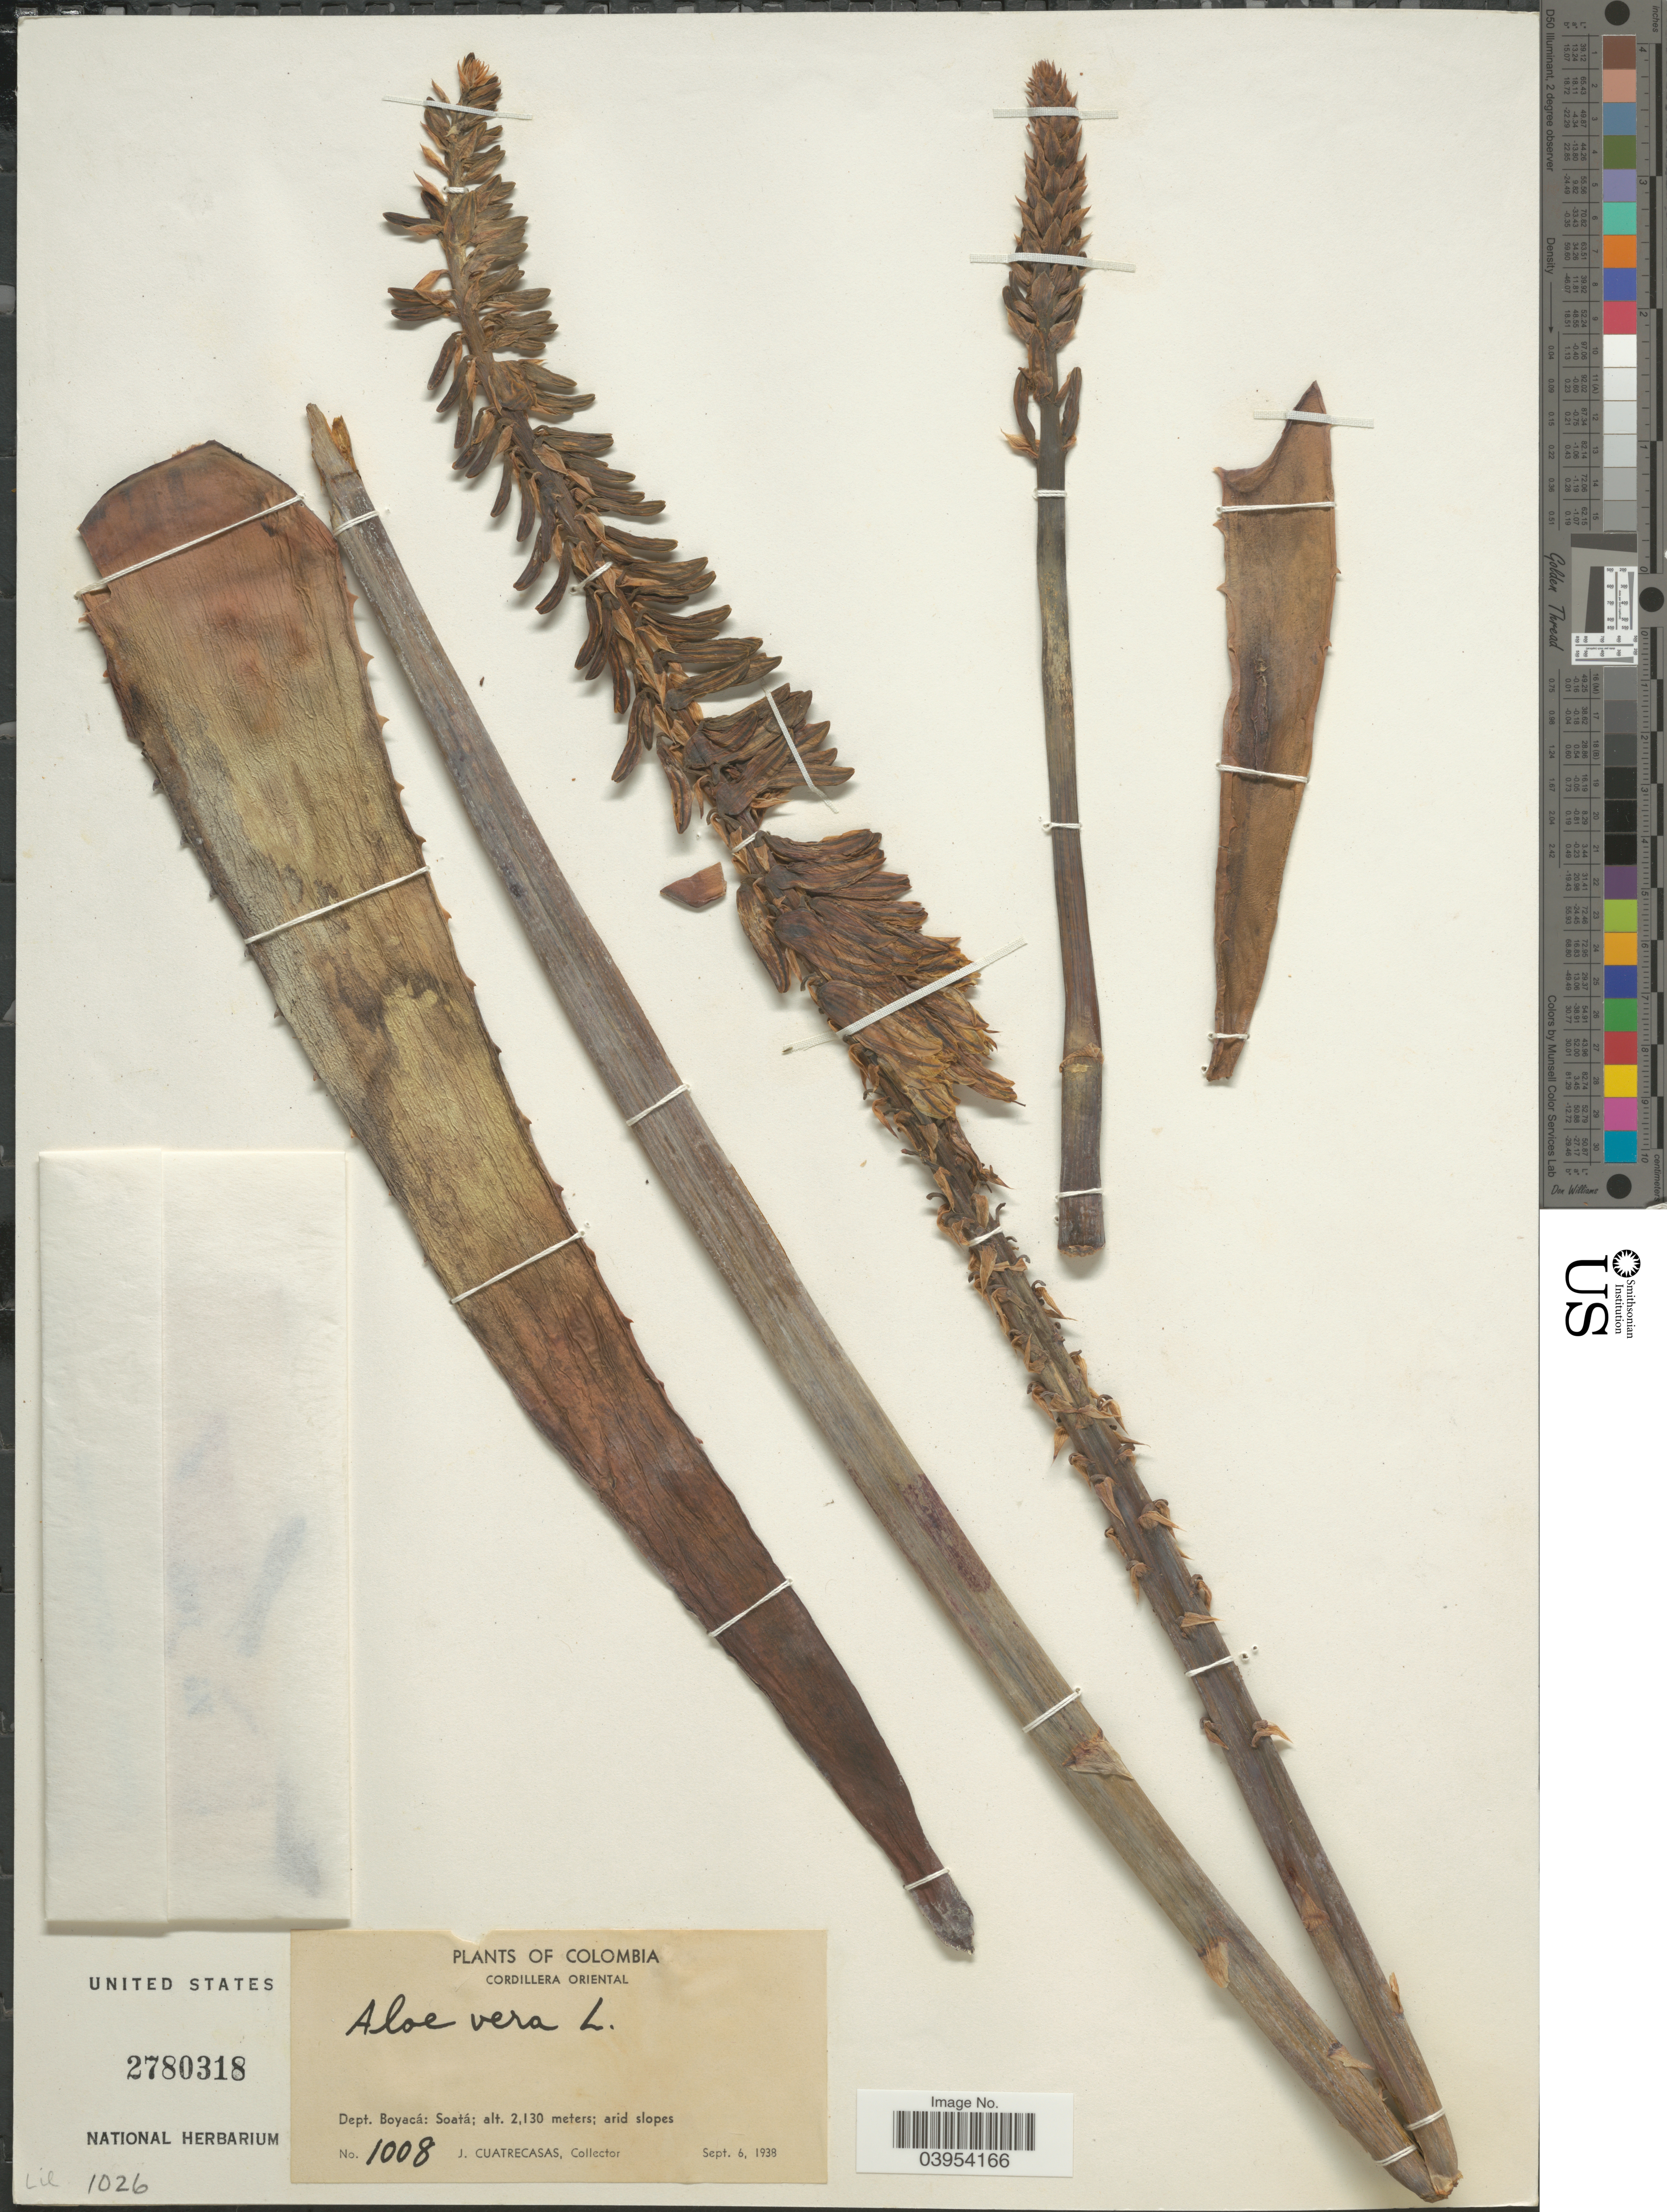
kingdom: Plantae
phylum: Tracheophyta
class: Liliopsida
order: Asparagales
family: Asphodelaceae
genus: Aloe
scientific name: Aloe vera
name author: L.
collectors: J. Cuatrecasas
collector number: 1008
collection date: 1938-09-06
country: Colombia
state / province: Boyacá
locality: Cordillera Oriental. Dept. Boyacá.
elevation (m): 2130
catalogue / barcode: US 2780318